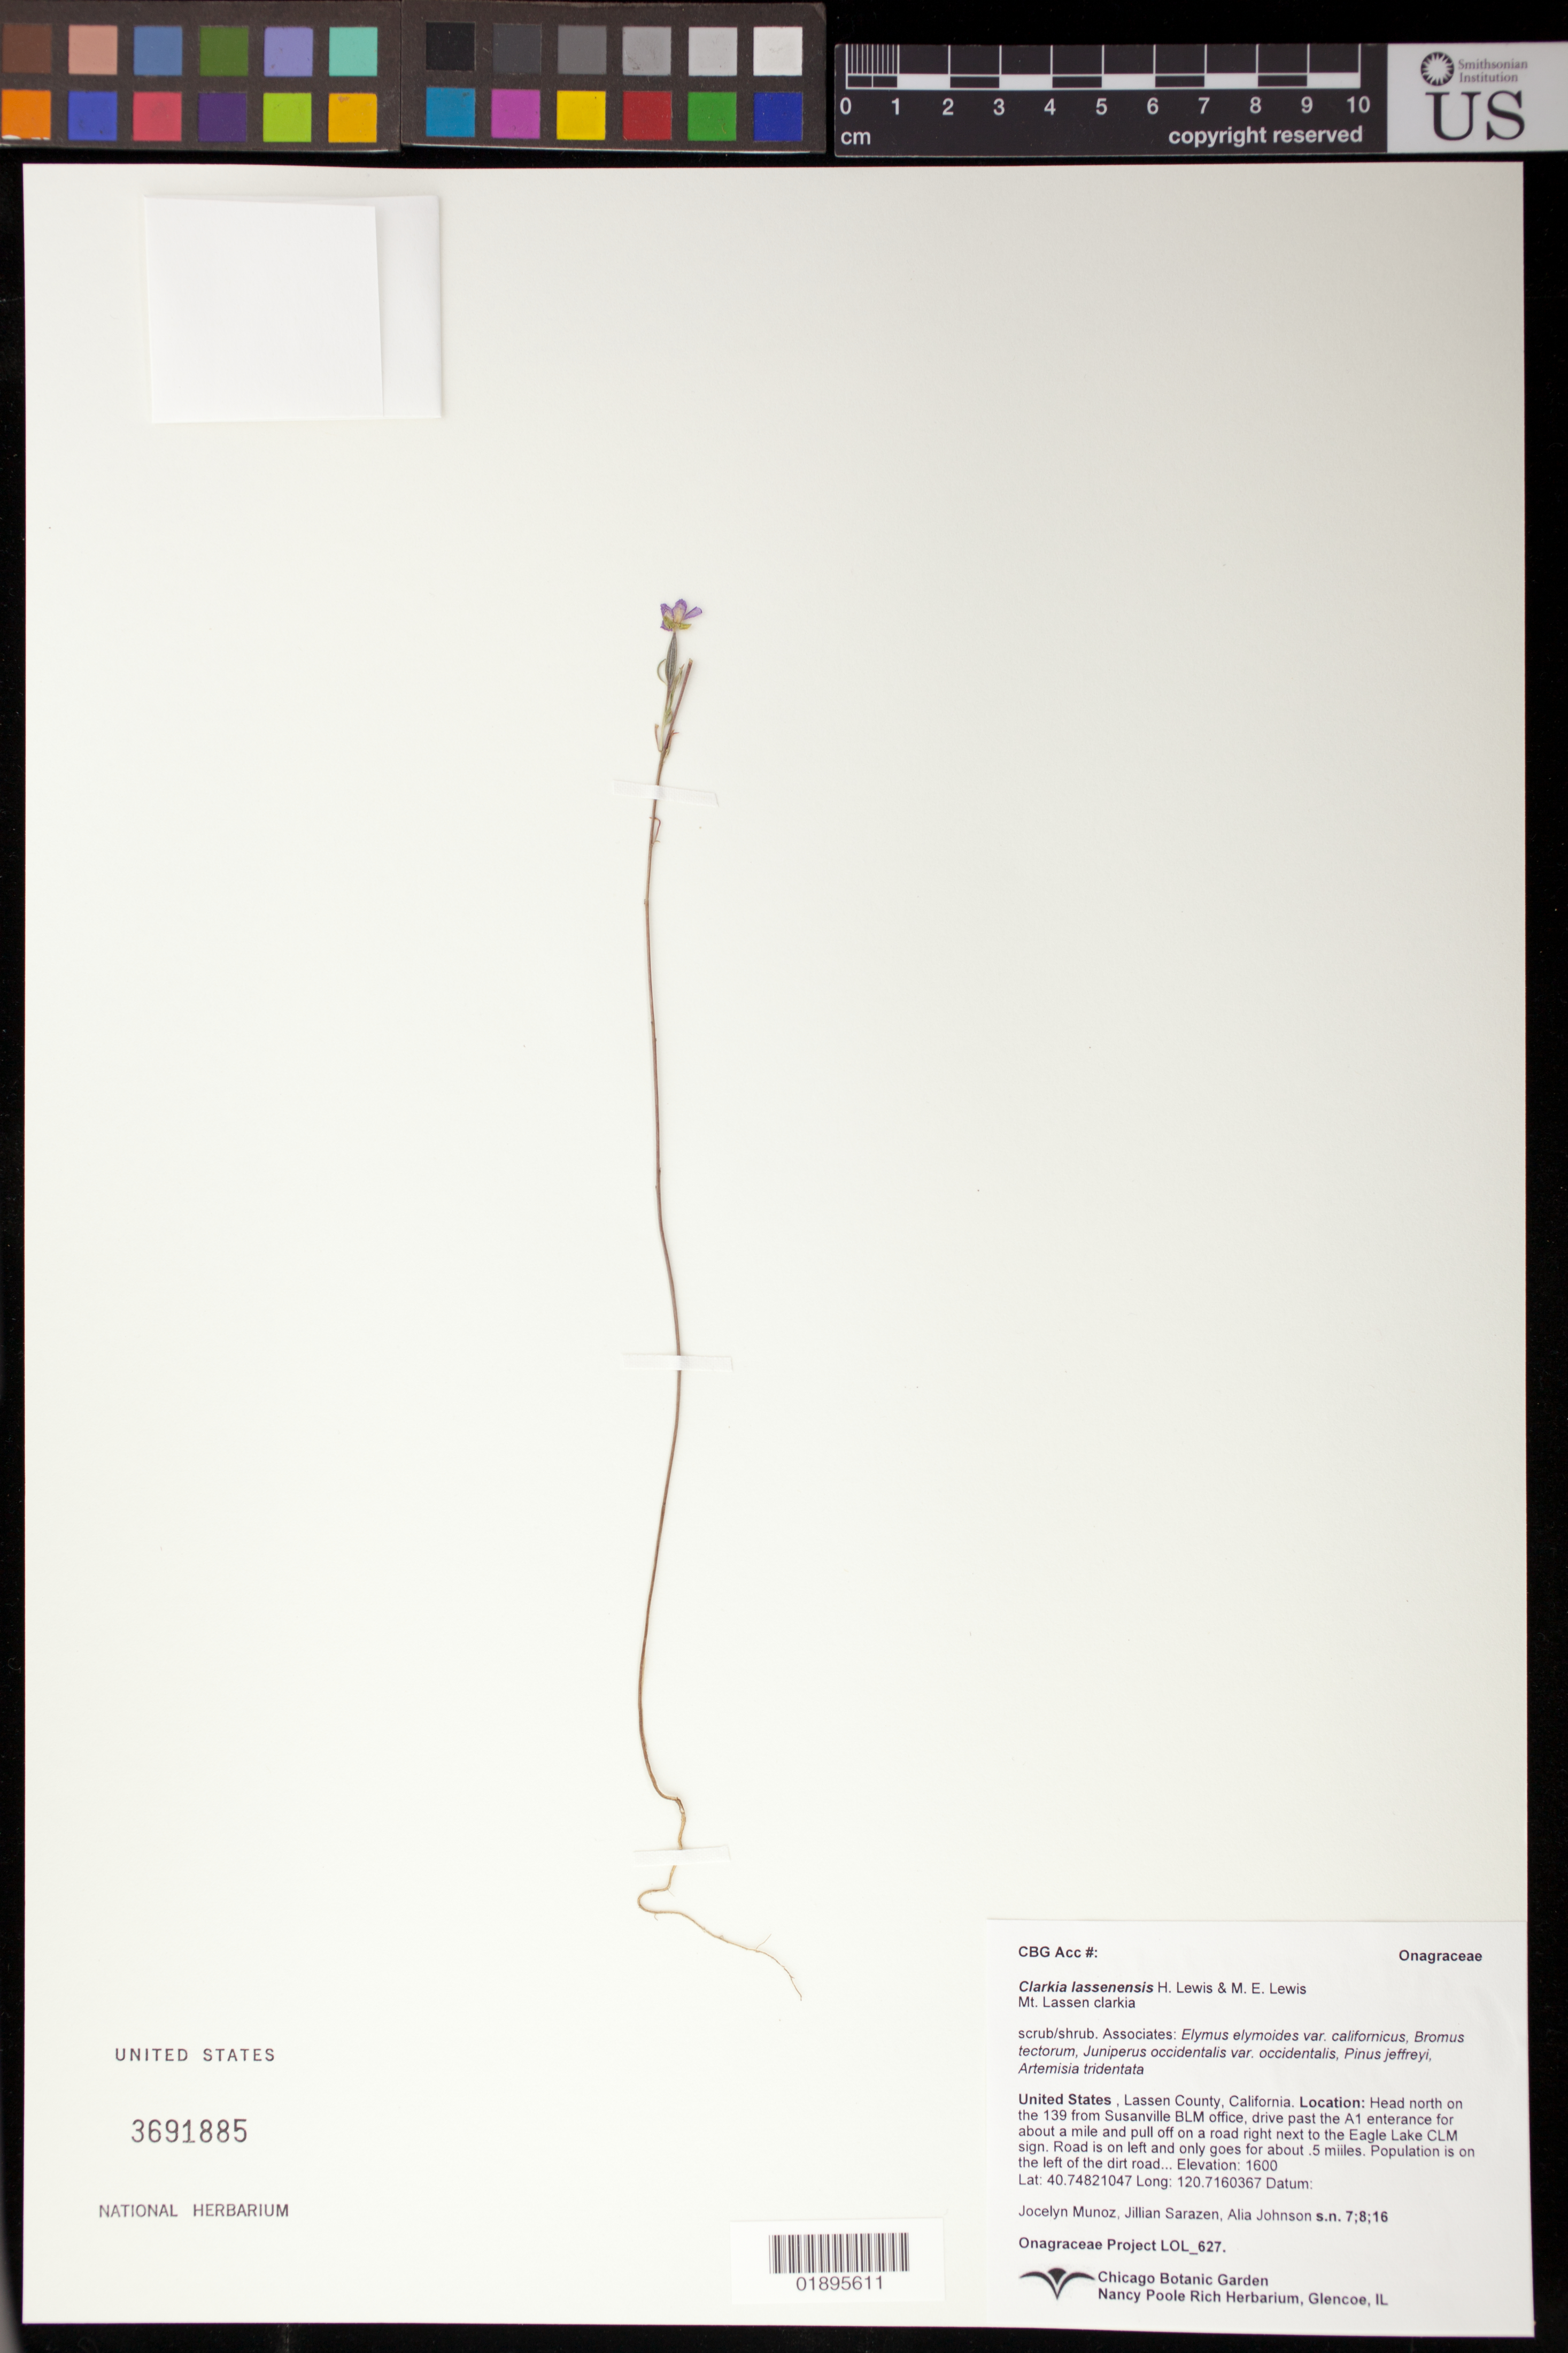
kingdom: Plantae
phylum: Tracheophyta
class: Magnoliopsida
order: Myrtales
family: Onagraceae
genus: Clarkia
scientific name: Clarkia lassenensis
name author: (Eastw.) F. H. Lewis & M.E. Lewis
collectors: J. Muñoz, J. Sarazen & A. Johnson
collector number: LOL 627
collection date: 2016-07-08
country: United States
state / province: California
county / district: Lassen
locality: Head north on the 139 from Susanville BLM office, drive past the A1 enterance for about a mile and pull off on a road right next to the Eagle Lake CLM sign. Road is on left and only goes for about .5 miiles, on the left of the dirt road.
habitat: scrub/shrub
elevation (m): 1600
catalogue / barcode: US 3691885